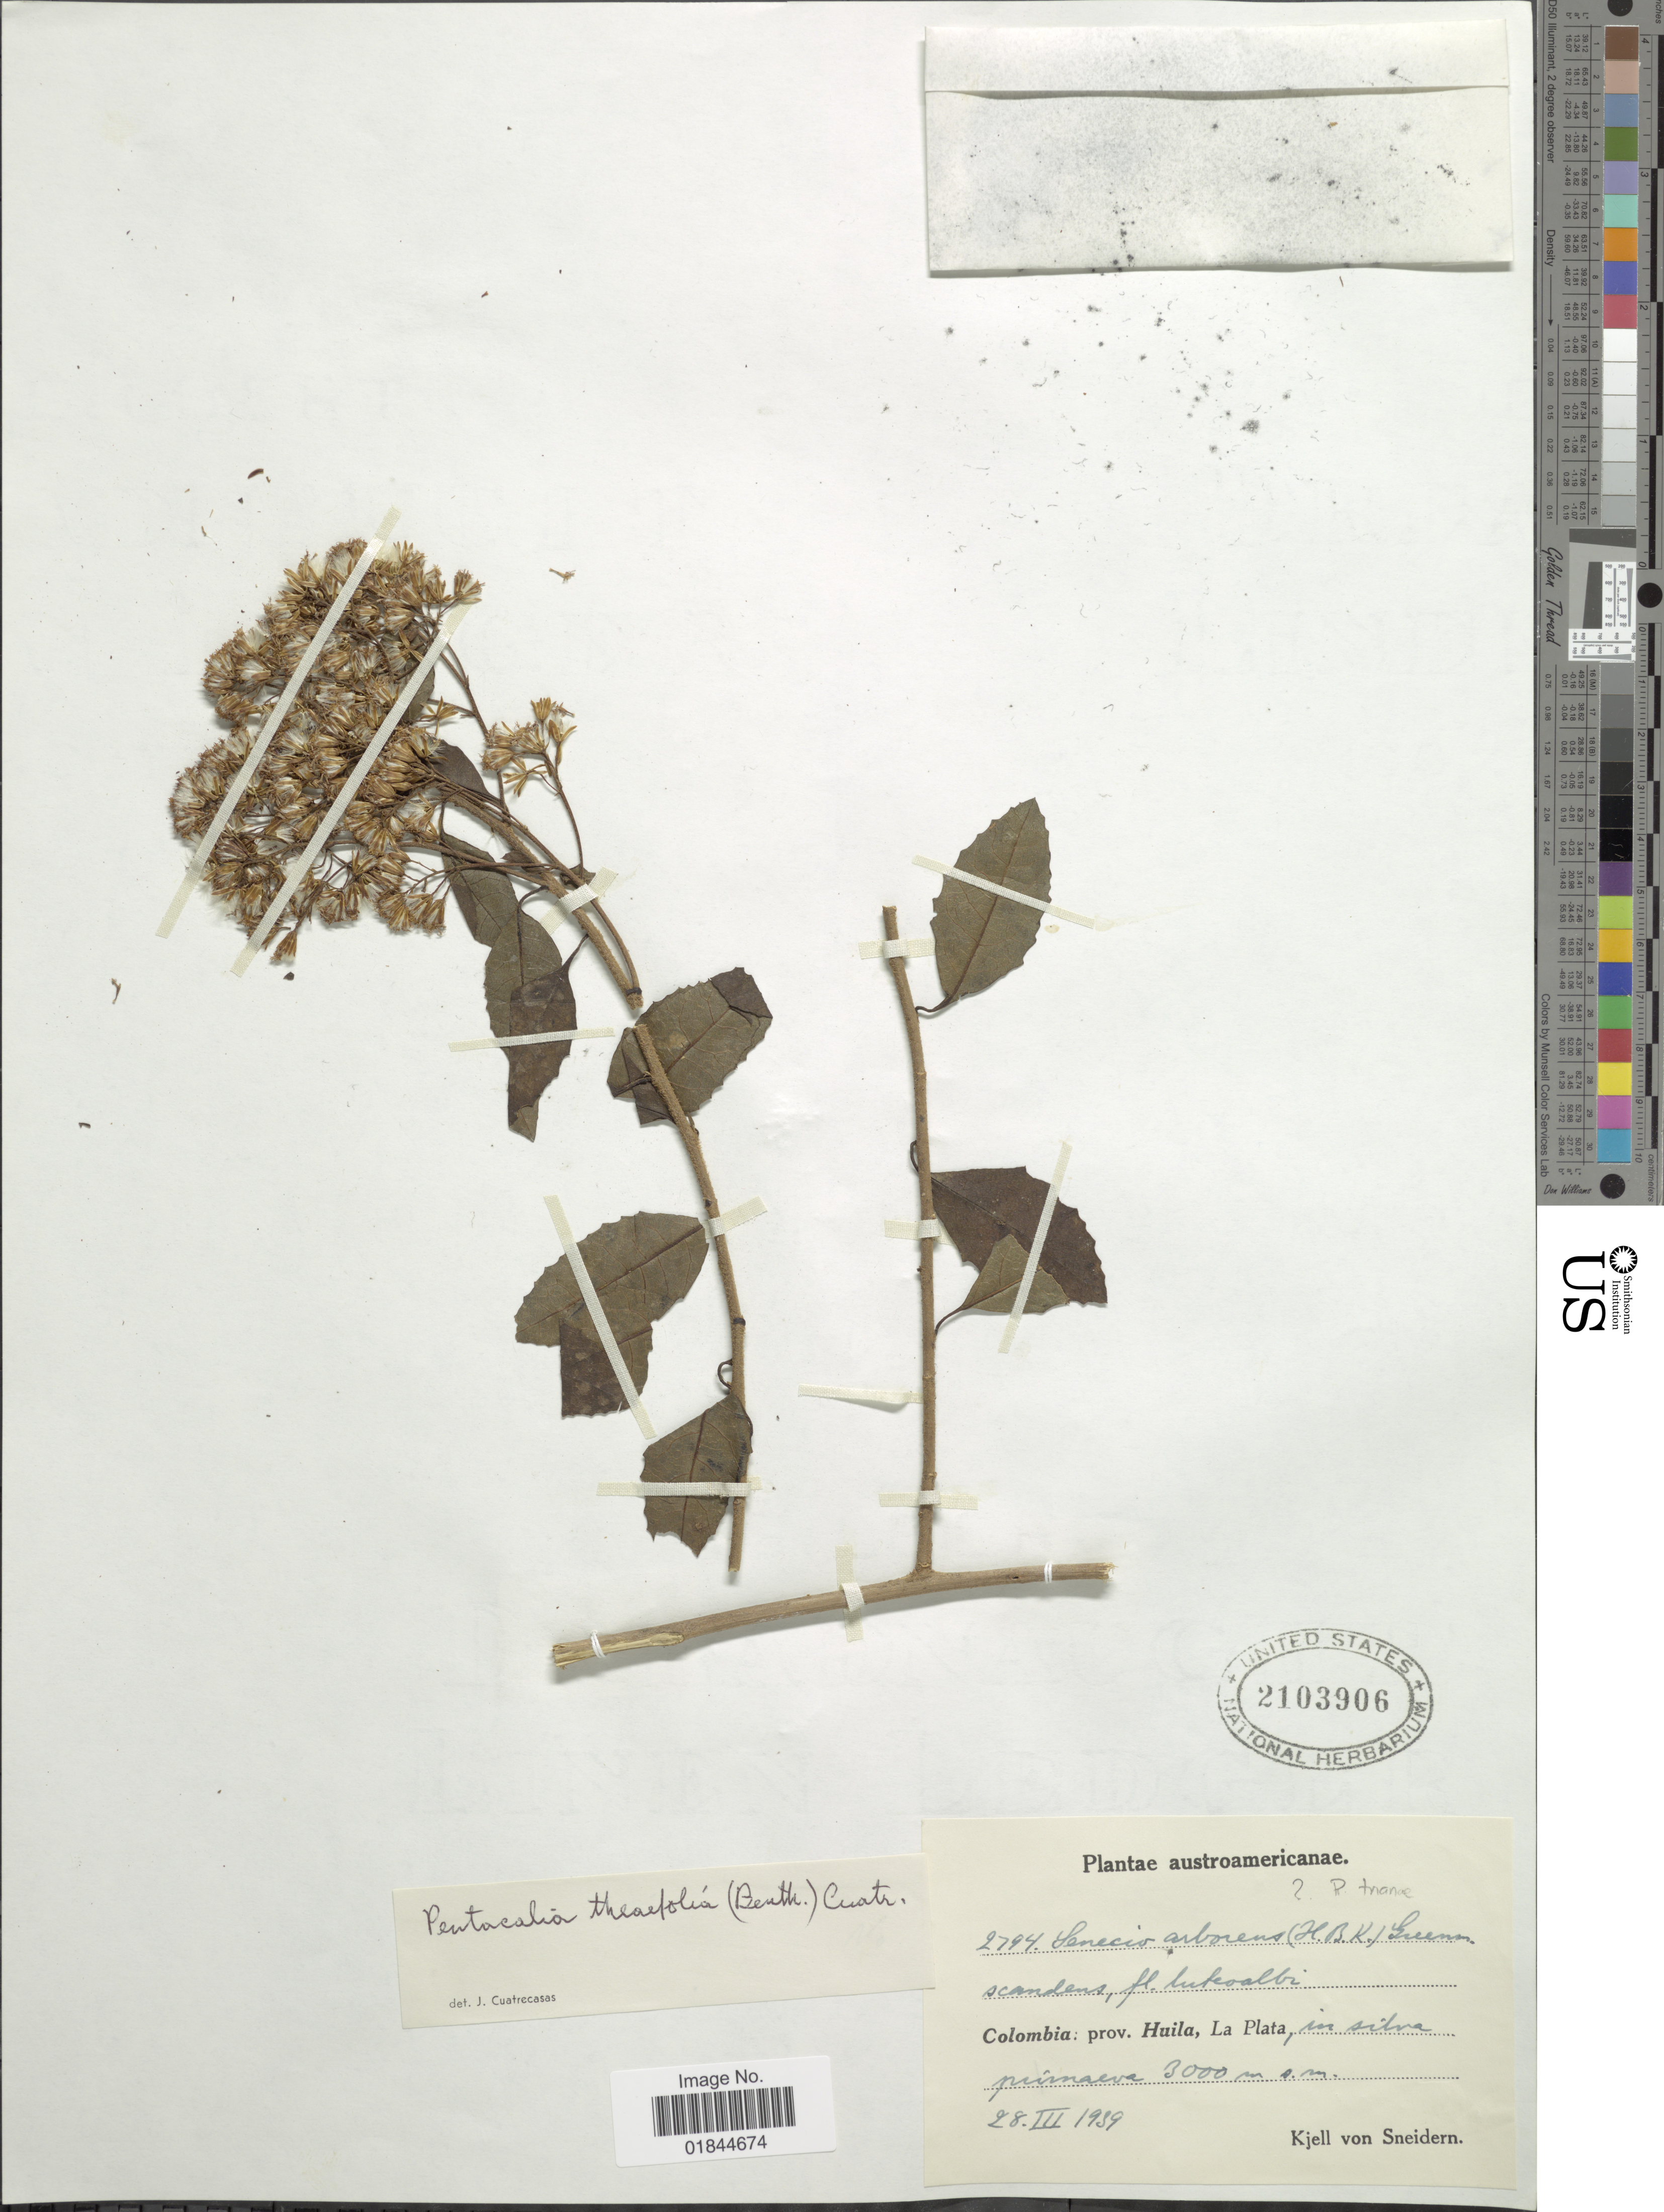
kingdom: Plantae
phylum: Tracheophyta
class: Magnoliopsida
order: Asterales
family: Asteraceae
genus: Pentacalia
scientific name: Pentacalia theifolia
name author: (Benth.) Cuatrec.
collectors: K. von Sneidern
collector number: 2794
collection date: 1939-03-28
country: Colombia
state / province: Huila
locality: La Plata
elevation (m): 3000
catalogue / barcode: US 2103906